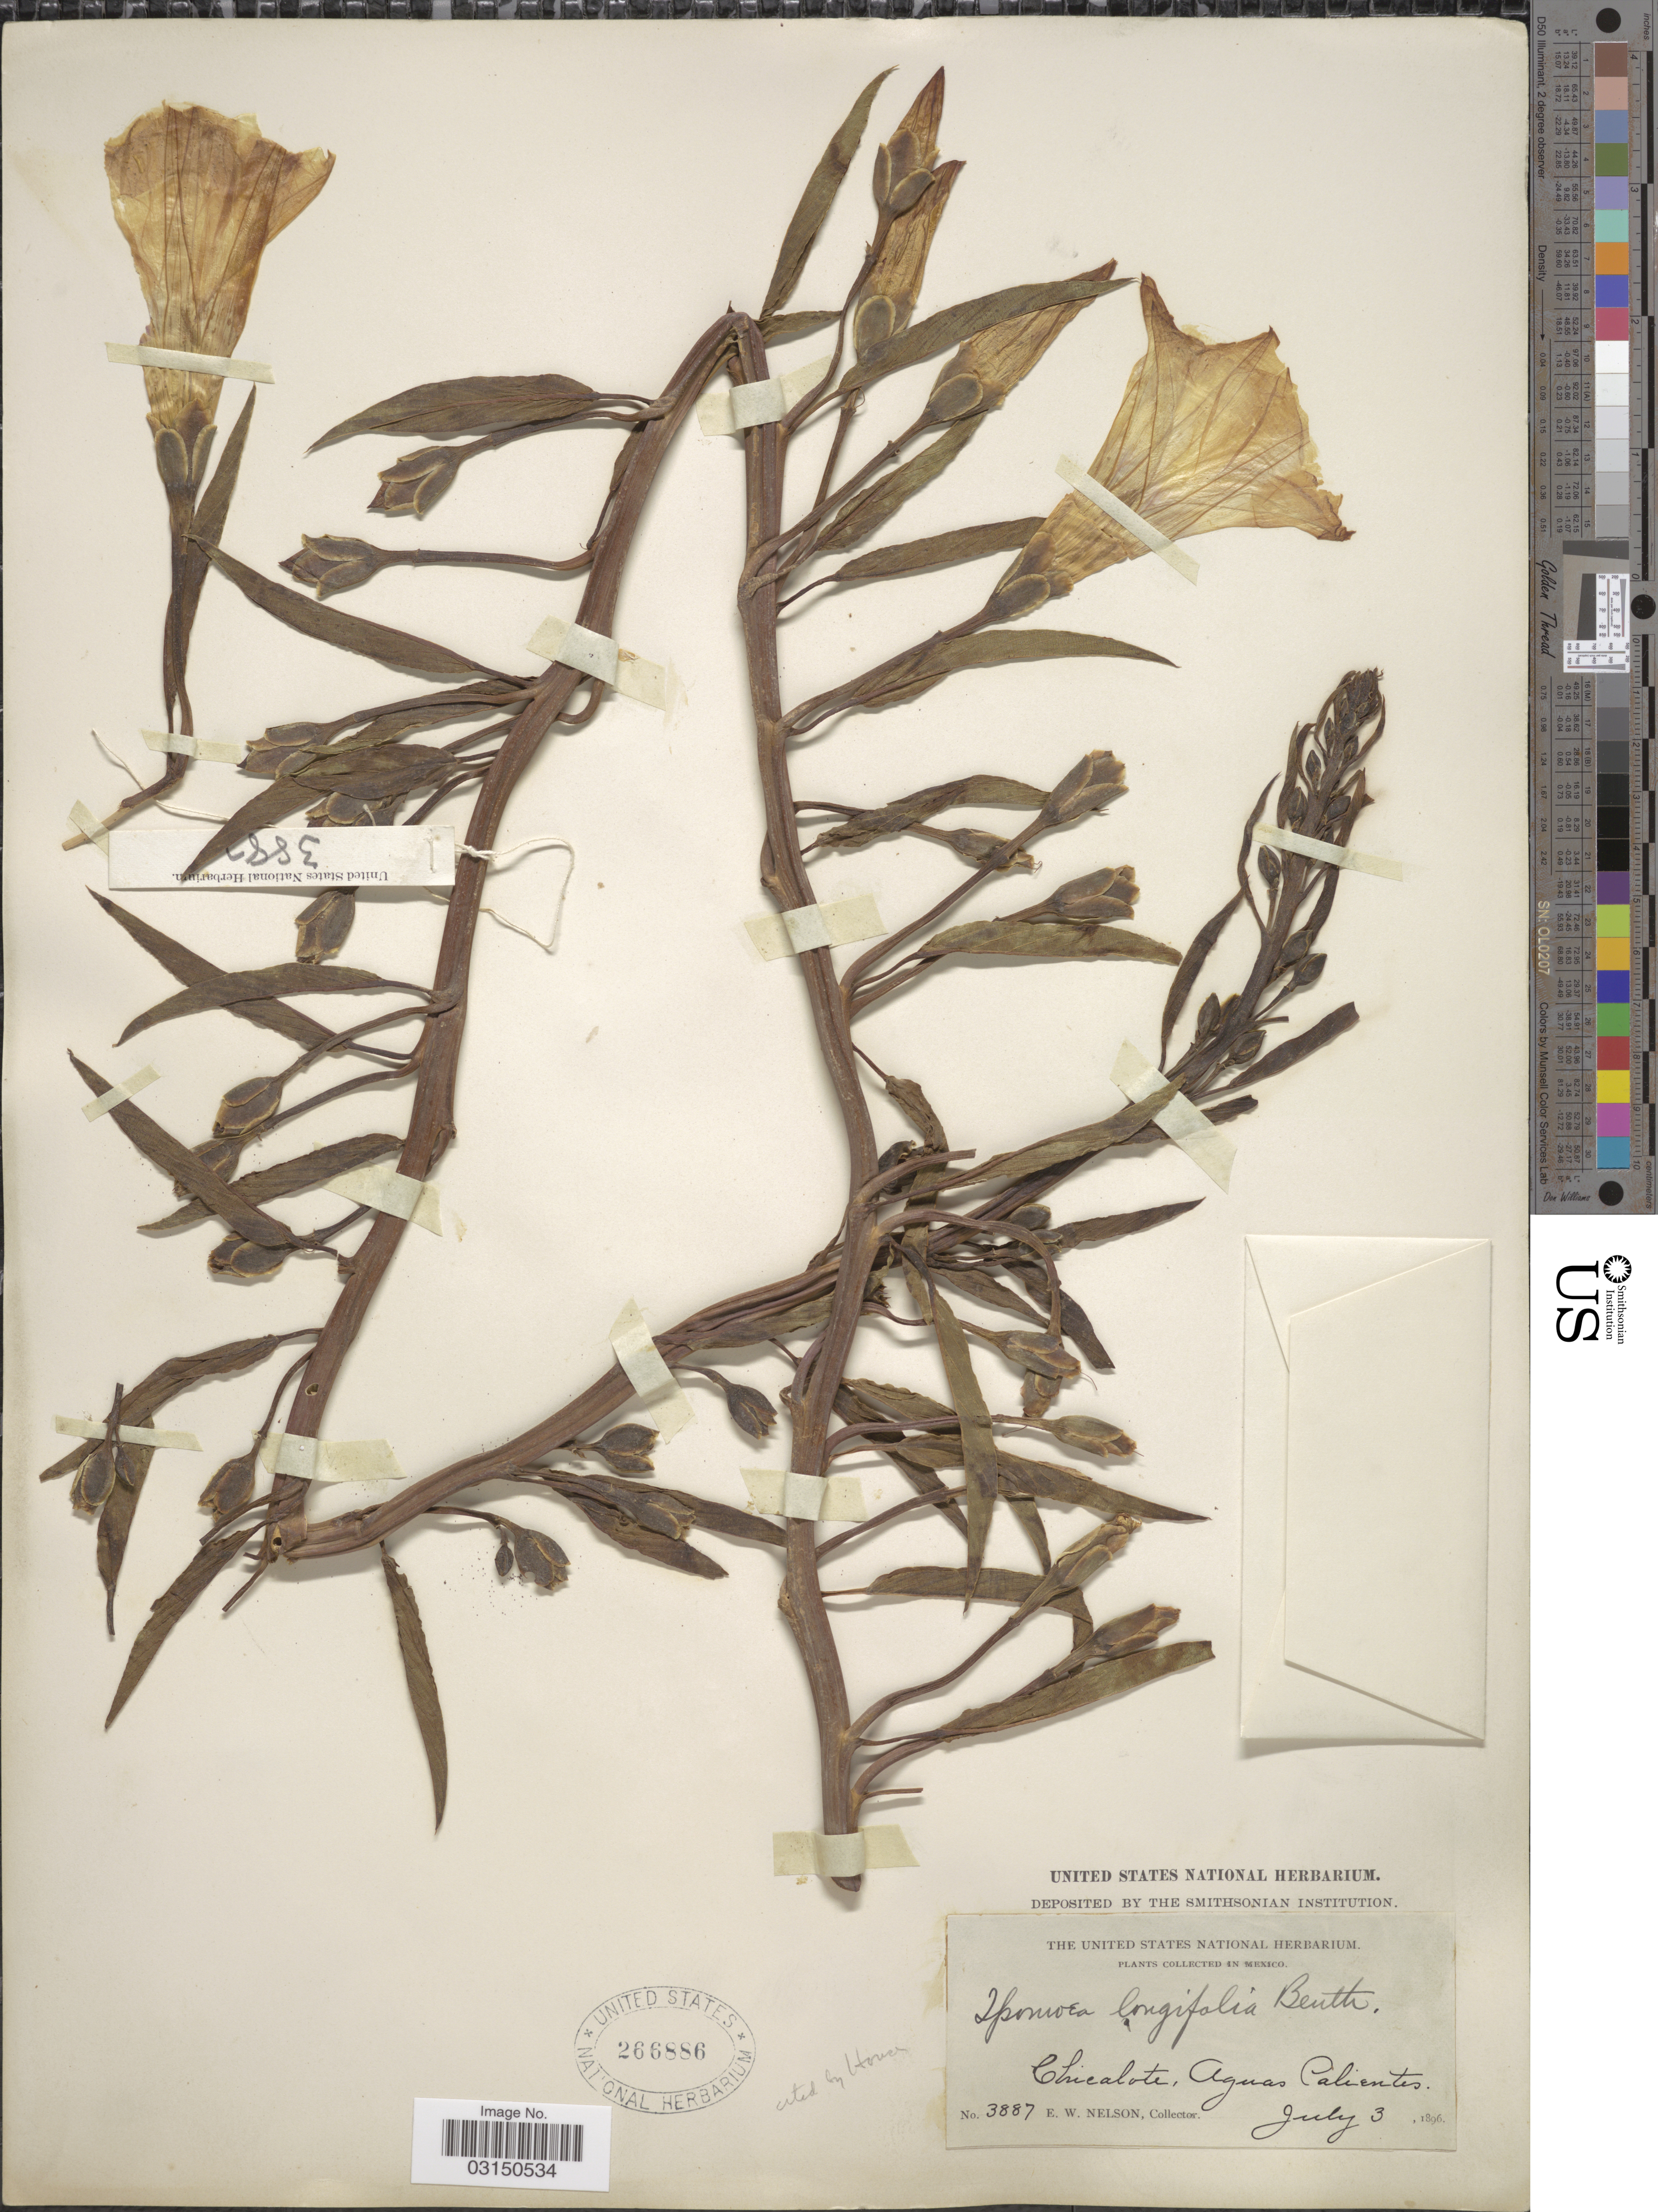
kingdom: Plantae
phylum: Tracheophyta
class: Magnoliopsida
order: Solanales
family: Convolvulaceae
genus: Ipomoea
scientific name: Ipomoea longifolia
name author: Benth.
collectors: E. W. Nelson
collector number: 3887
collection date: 1896-07-03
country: Mexico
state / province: Aguascalientes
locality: Chicalote, Aguas Calientes.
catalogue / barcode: US 266886